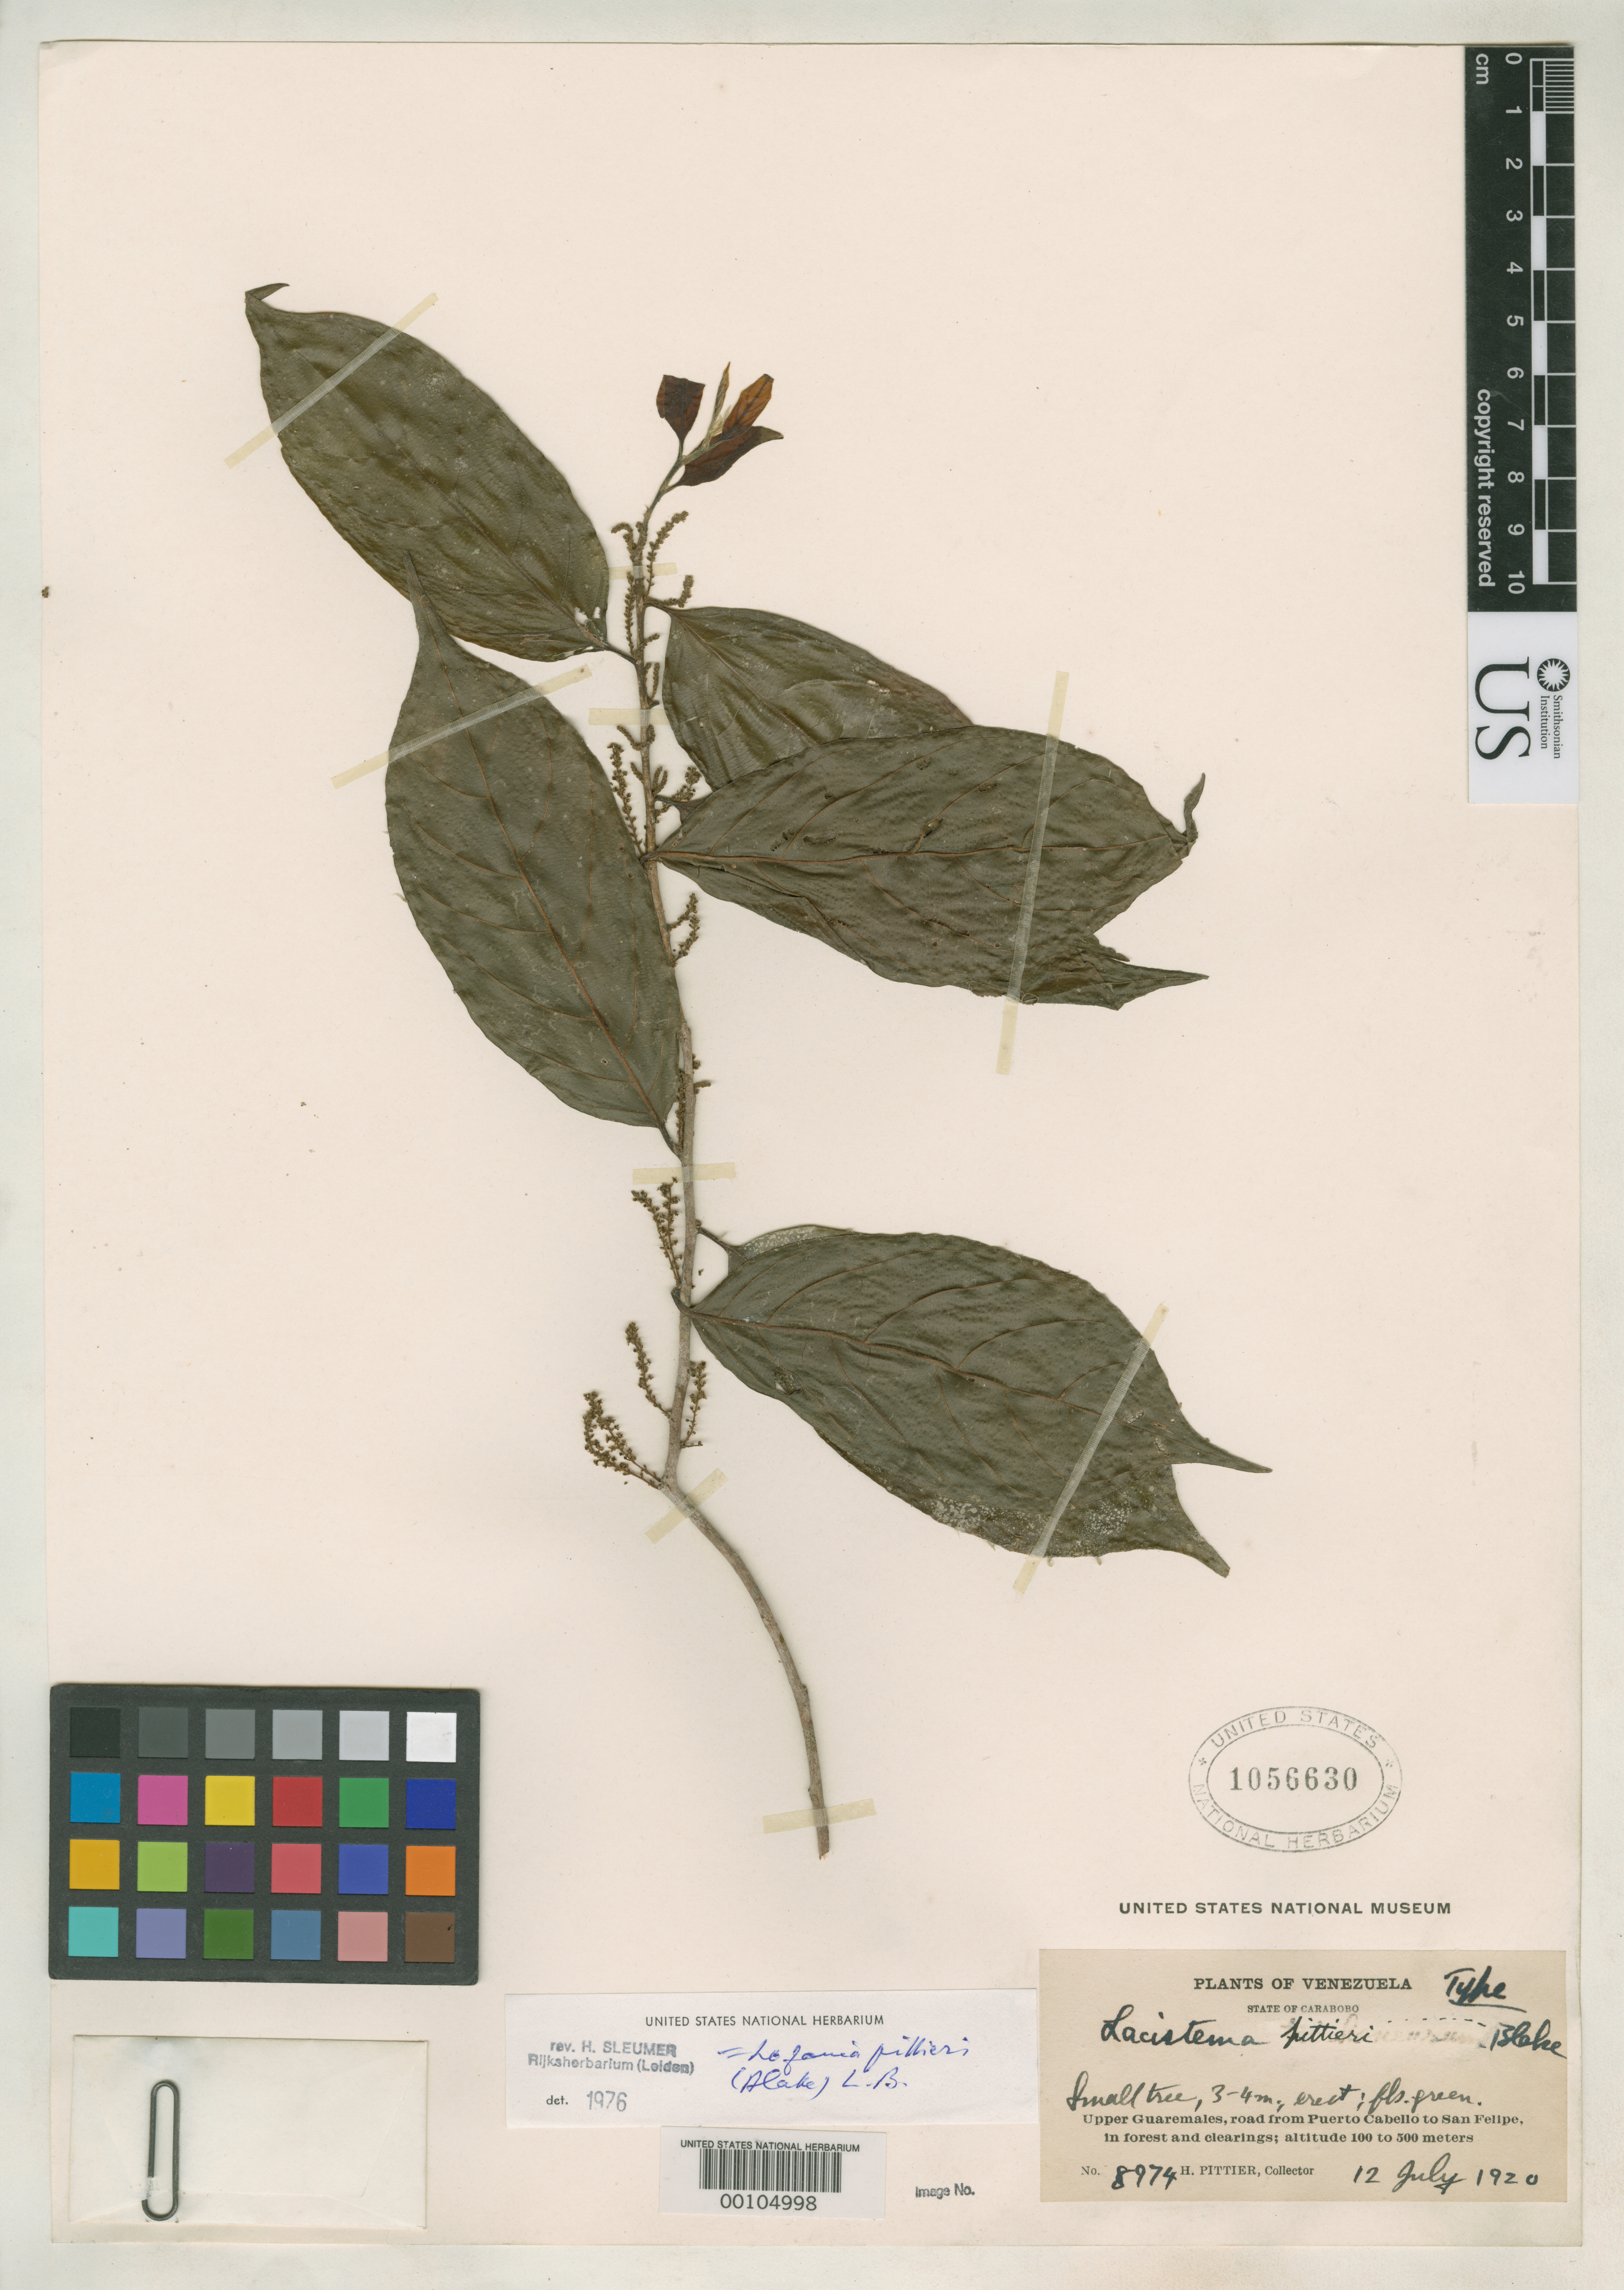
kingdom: Plantae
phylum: Tracheophyta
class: Magnoliopsida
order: Malpighiales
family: Lacistemataceae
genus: Lacistema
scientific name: Lacistema pittieri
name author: S.F. Blake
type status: Holotype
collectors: H. F. Pittier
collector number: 8974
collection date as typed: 12 Jul 1920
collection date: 1920-07-12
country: Venezuela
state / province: Carabobo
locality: Upper Guaremales, road from Puertocabello to San Felipe.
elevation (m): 450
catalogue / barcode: US 1056630